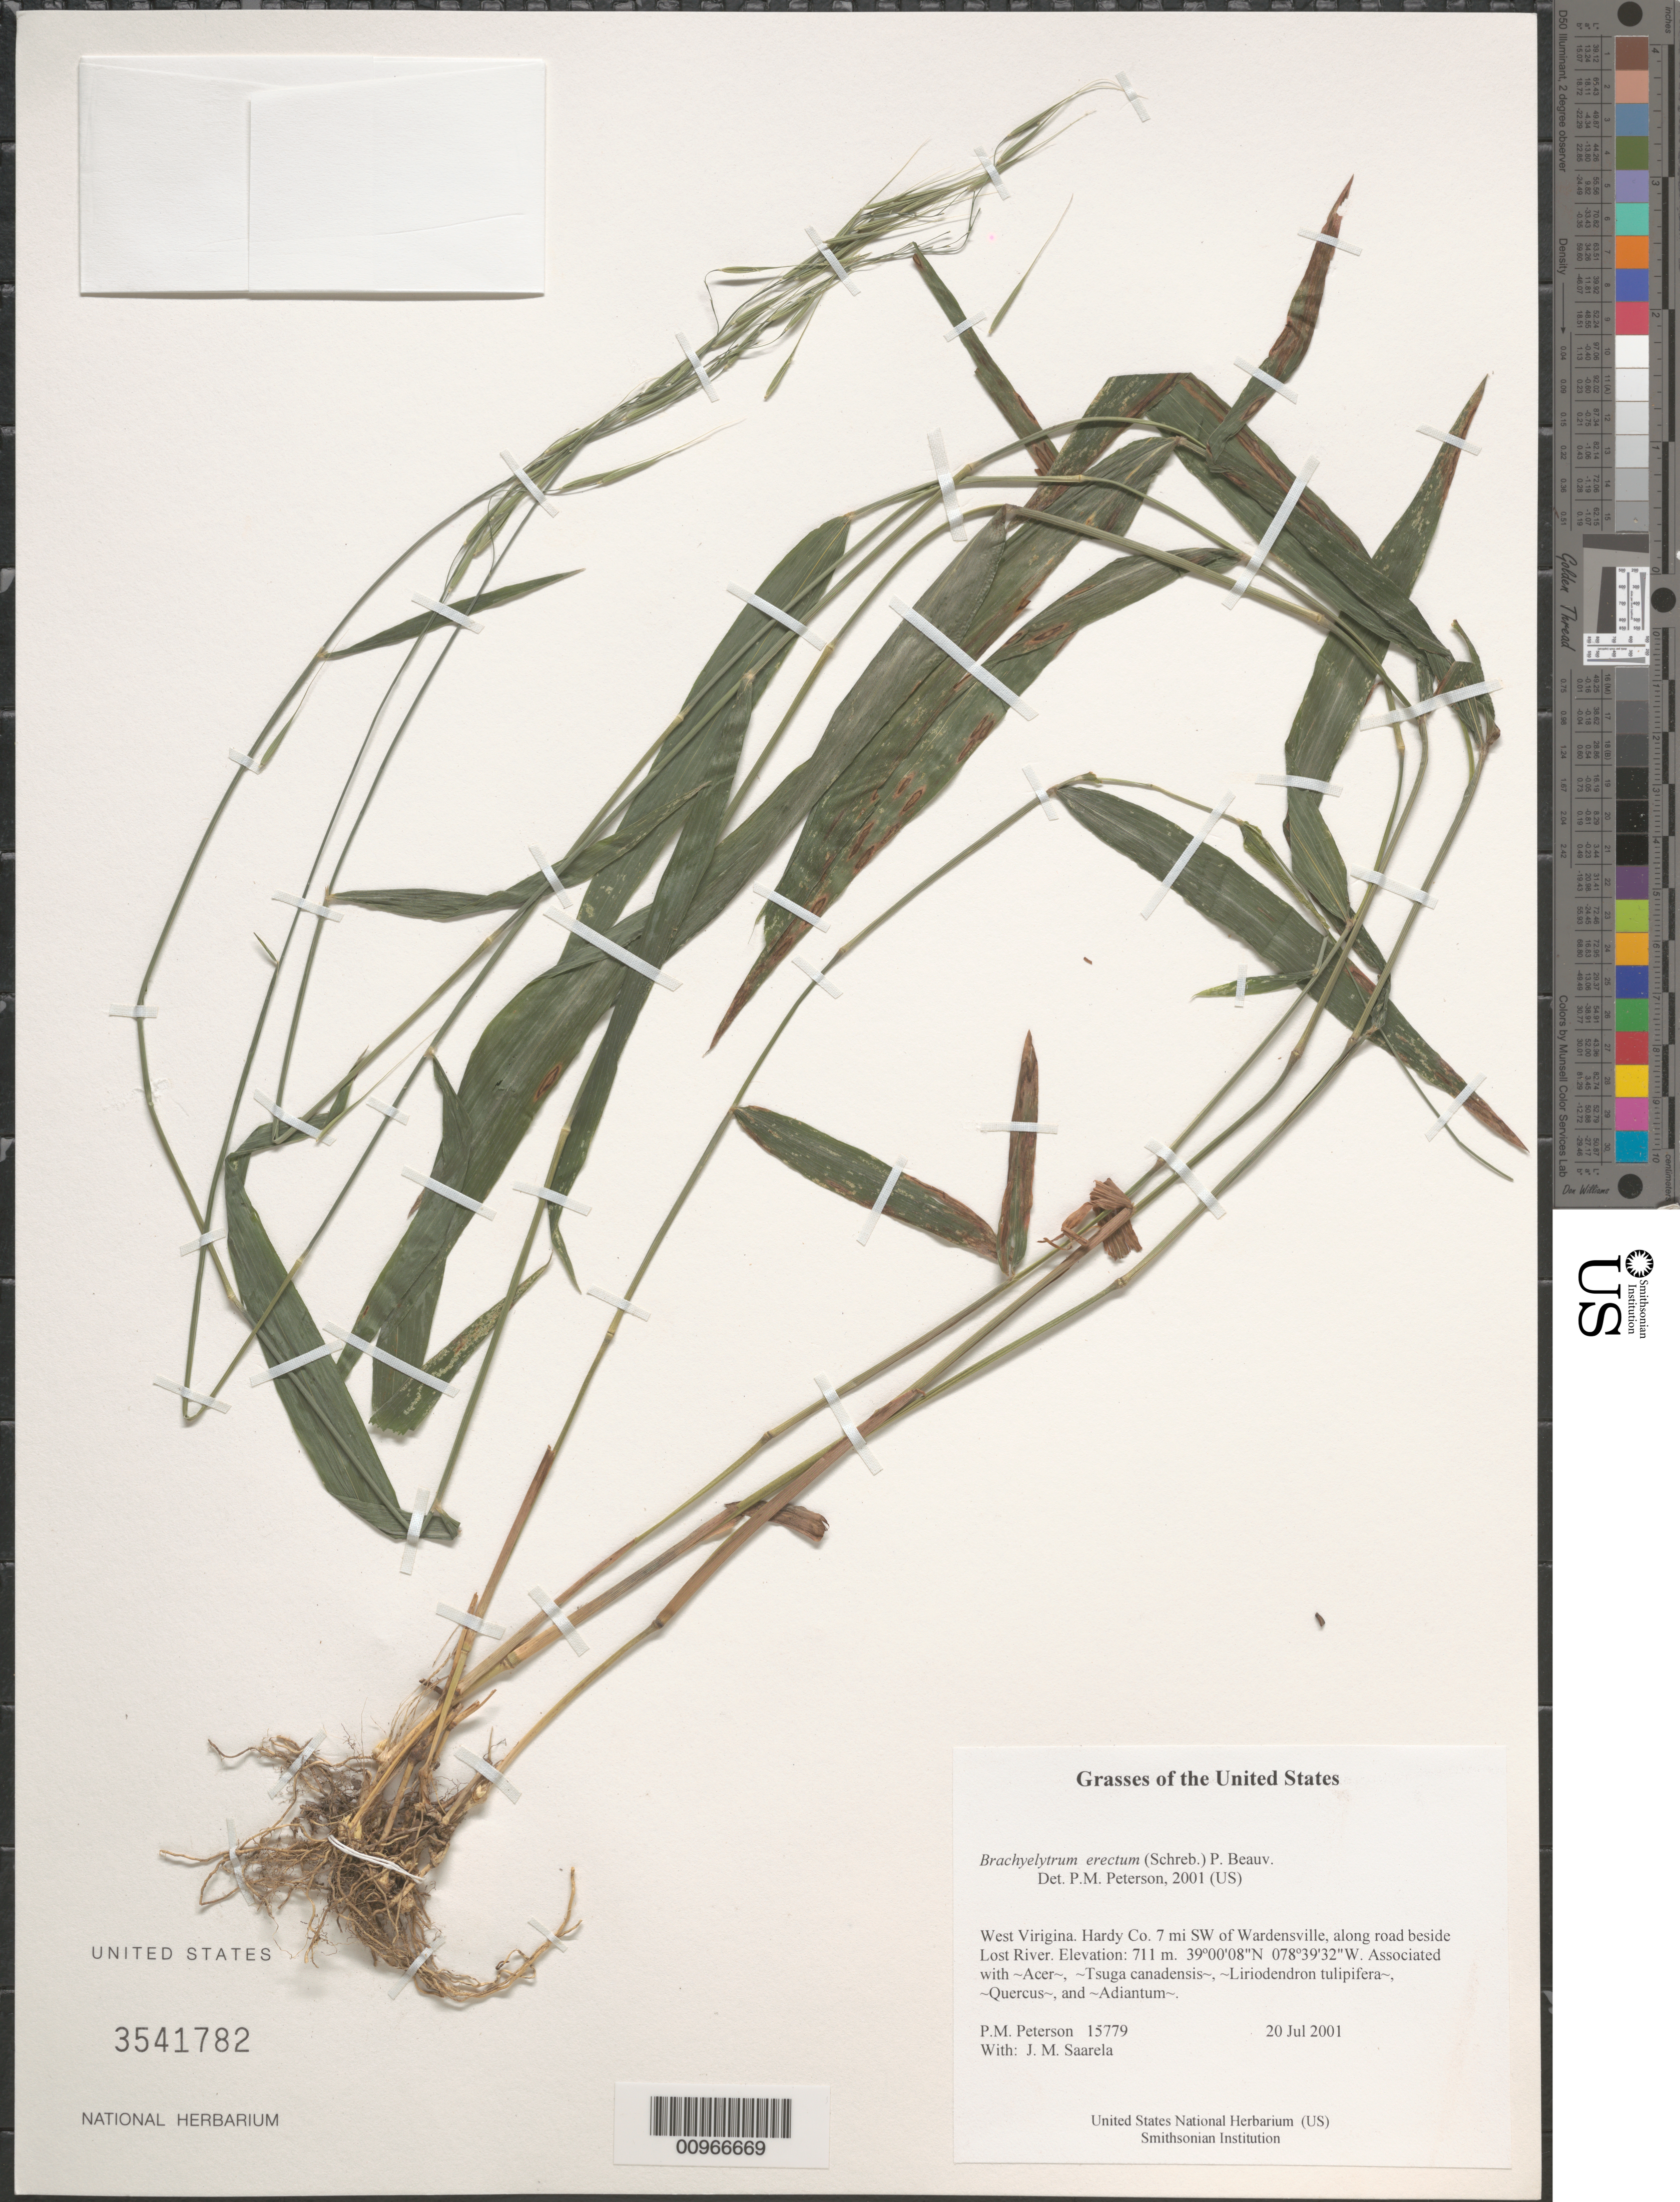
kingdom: Plantae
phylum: Tracheophyta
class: Liliopsida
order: Poales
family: Poaceae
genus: Brachyelytrum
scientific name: Brachyelytrum erectum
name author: (Schreb.) P. Beauv.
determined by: Peterson, Paul M., (BOT), Smithsonian Institution - National Museum of Natural History (UNITED STATES)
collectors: P. M. Peterson & J. Saarela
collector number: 15779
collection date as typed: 20 Jul 2001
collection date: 2001-07-20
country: United States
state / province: West Virginia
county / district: Hardy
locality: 7 mi SW of Wardensville, along road beside Lost River.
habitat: Associated with ~Acer~, ~Tsuga canadensis~, ~Liriodendron tulipifera~, ~Quercus~, and ~Adiantum~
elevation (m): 711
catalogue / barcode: US 3541782